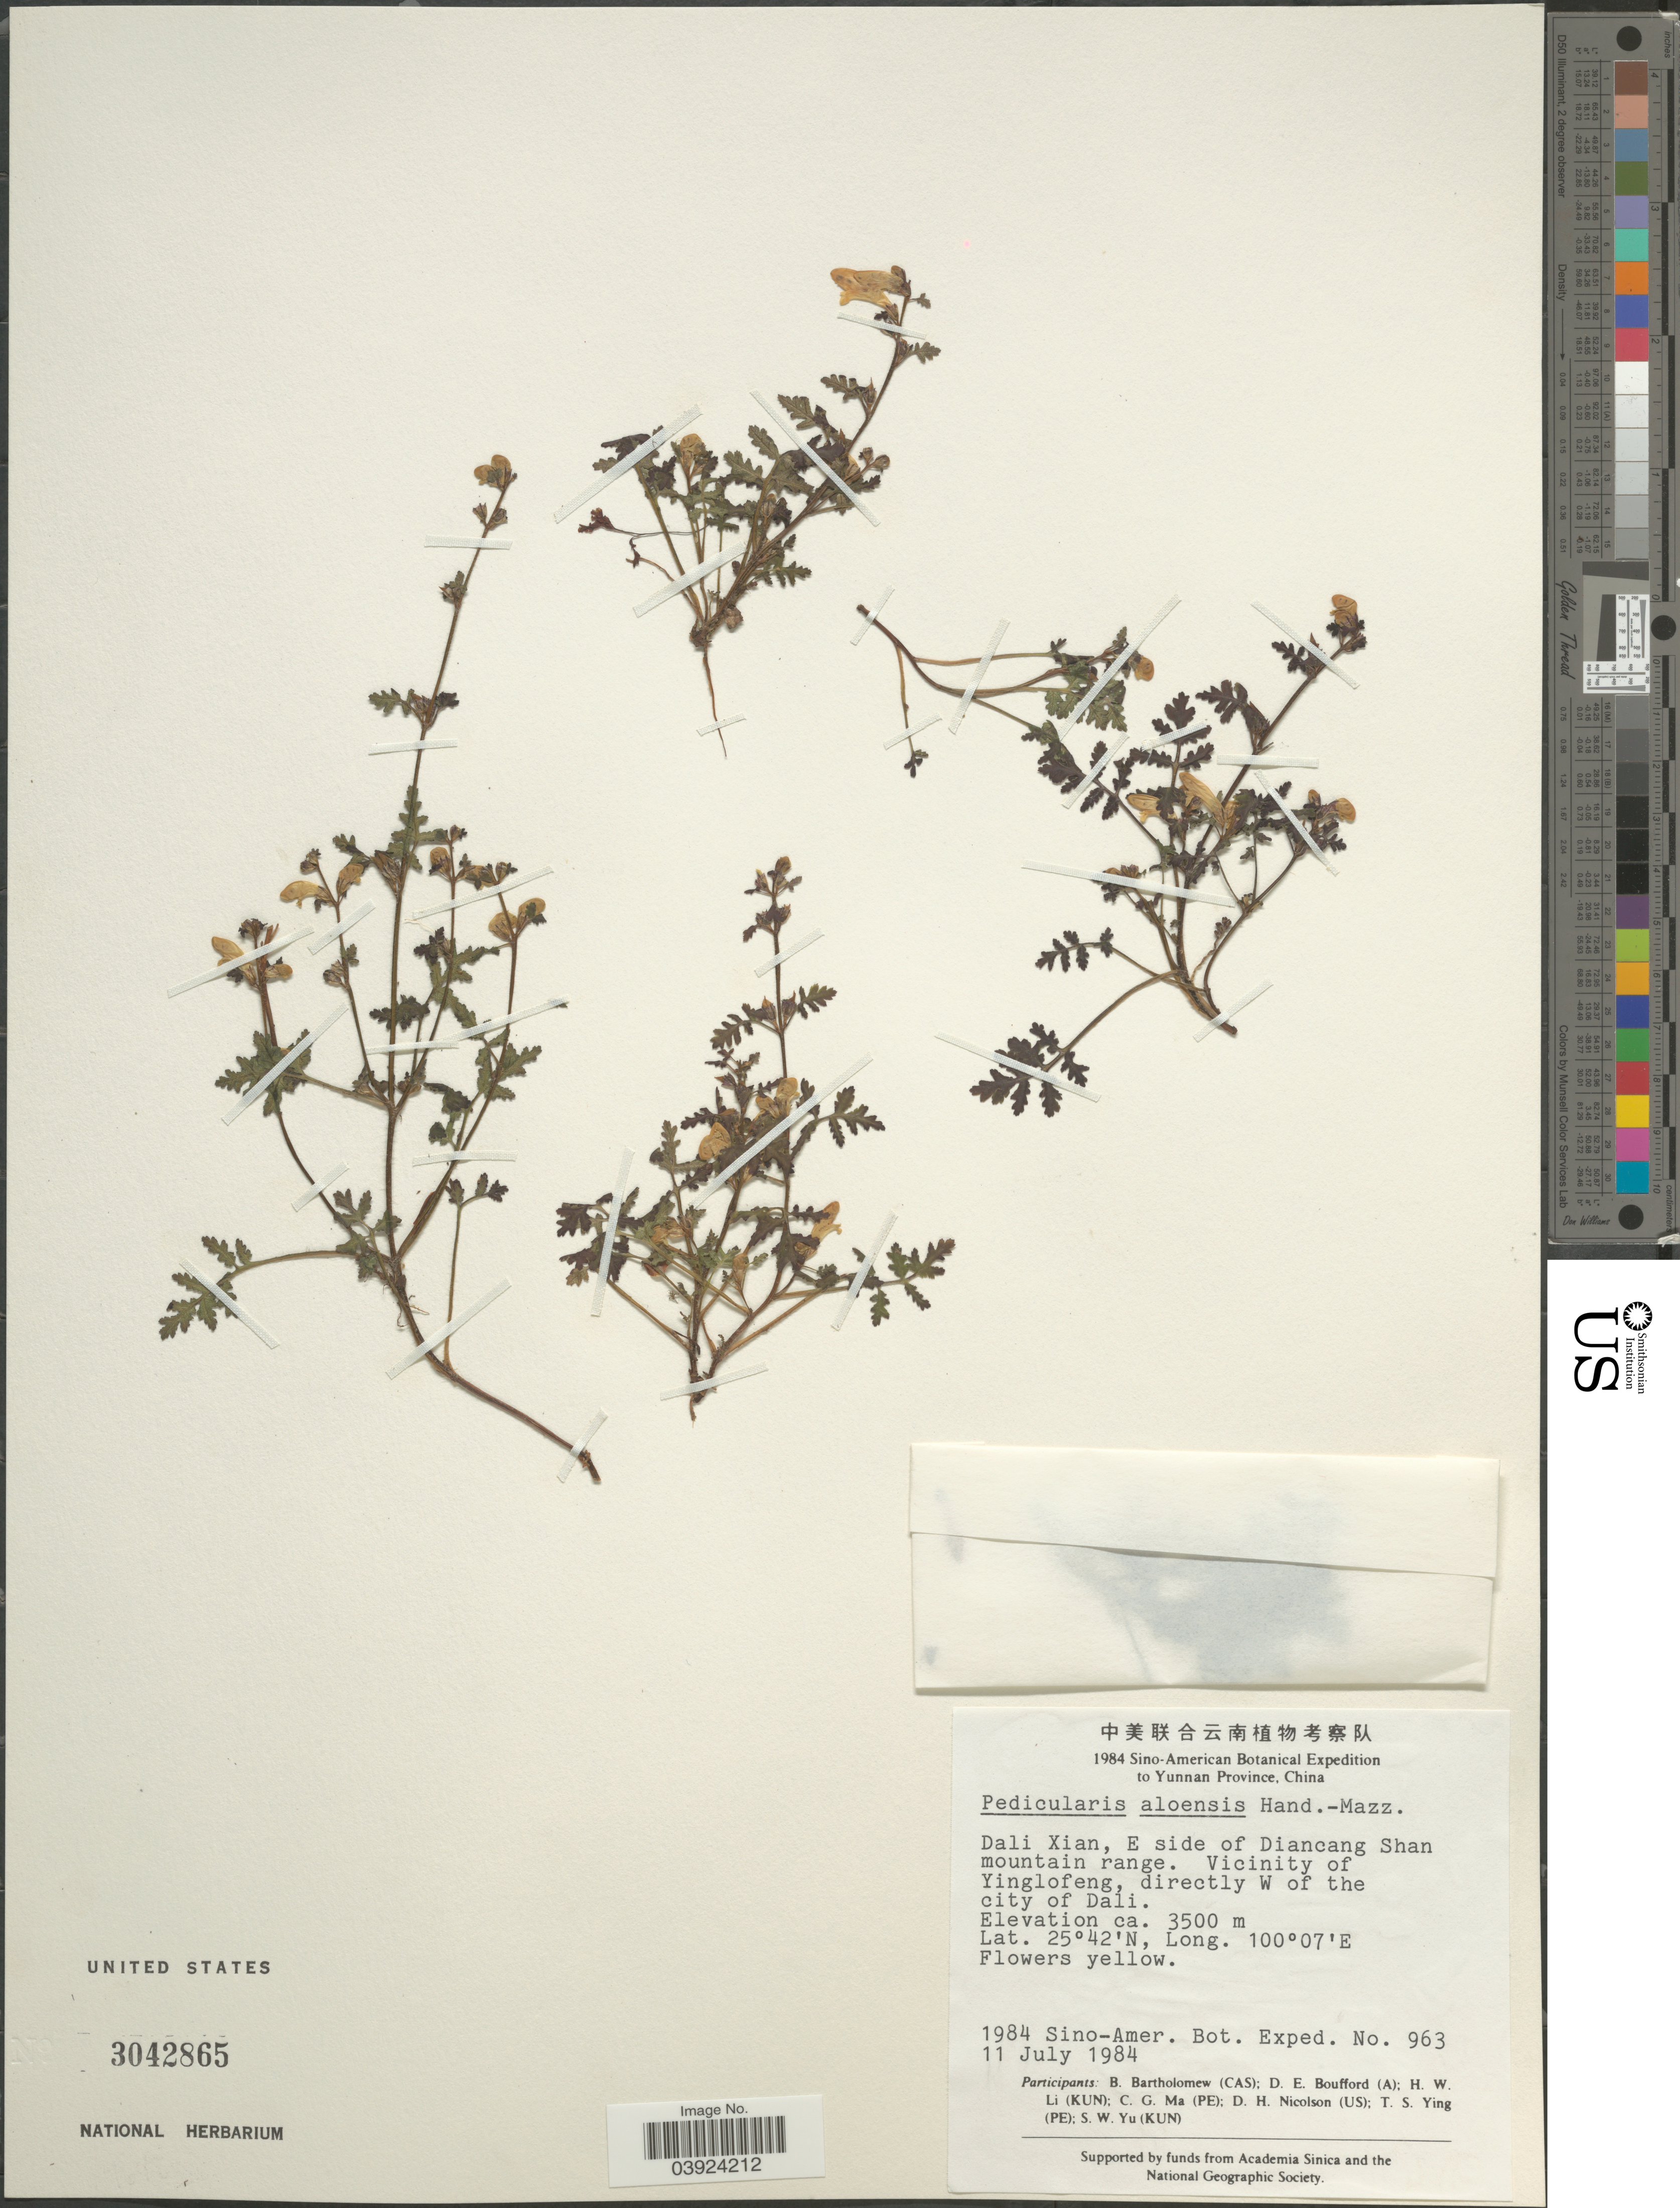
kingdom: Plantae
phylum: Tracheophyta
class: Magnoliopsida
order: Lamiales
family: Orobanchaceae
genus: Pedicularis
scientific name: Pedicularis aloensis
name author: Hand.-Mazz.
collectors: Sino-Amer. Bot. Exped. 1984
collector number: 963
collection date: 1984-07-11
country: China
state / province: Yunnan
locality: Dali Xian, E side of Diancang Shan mountain range. Vicinity of Yinglofeng, directly W of the city of Dali.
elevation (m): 3500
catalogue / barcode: US 3042865